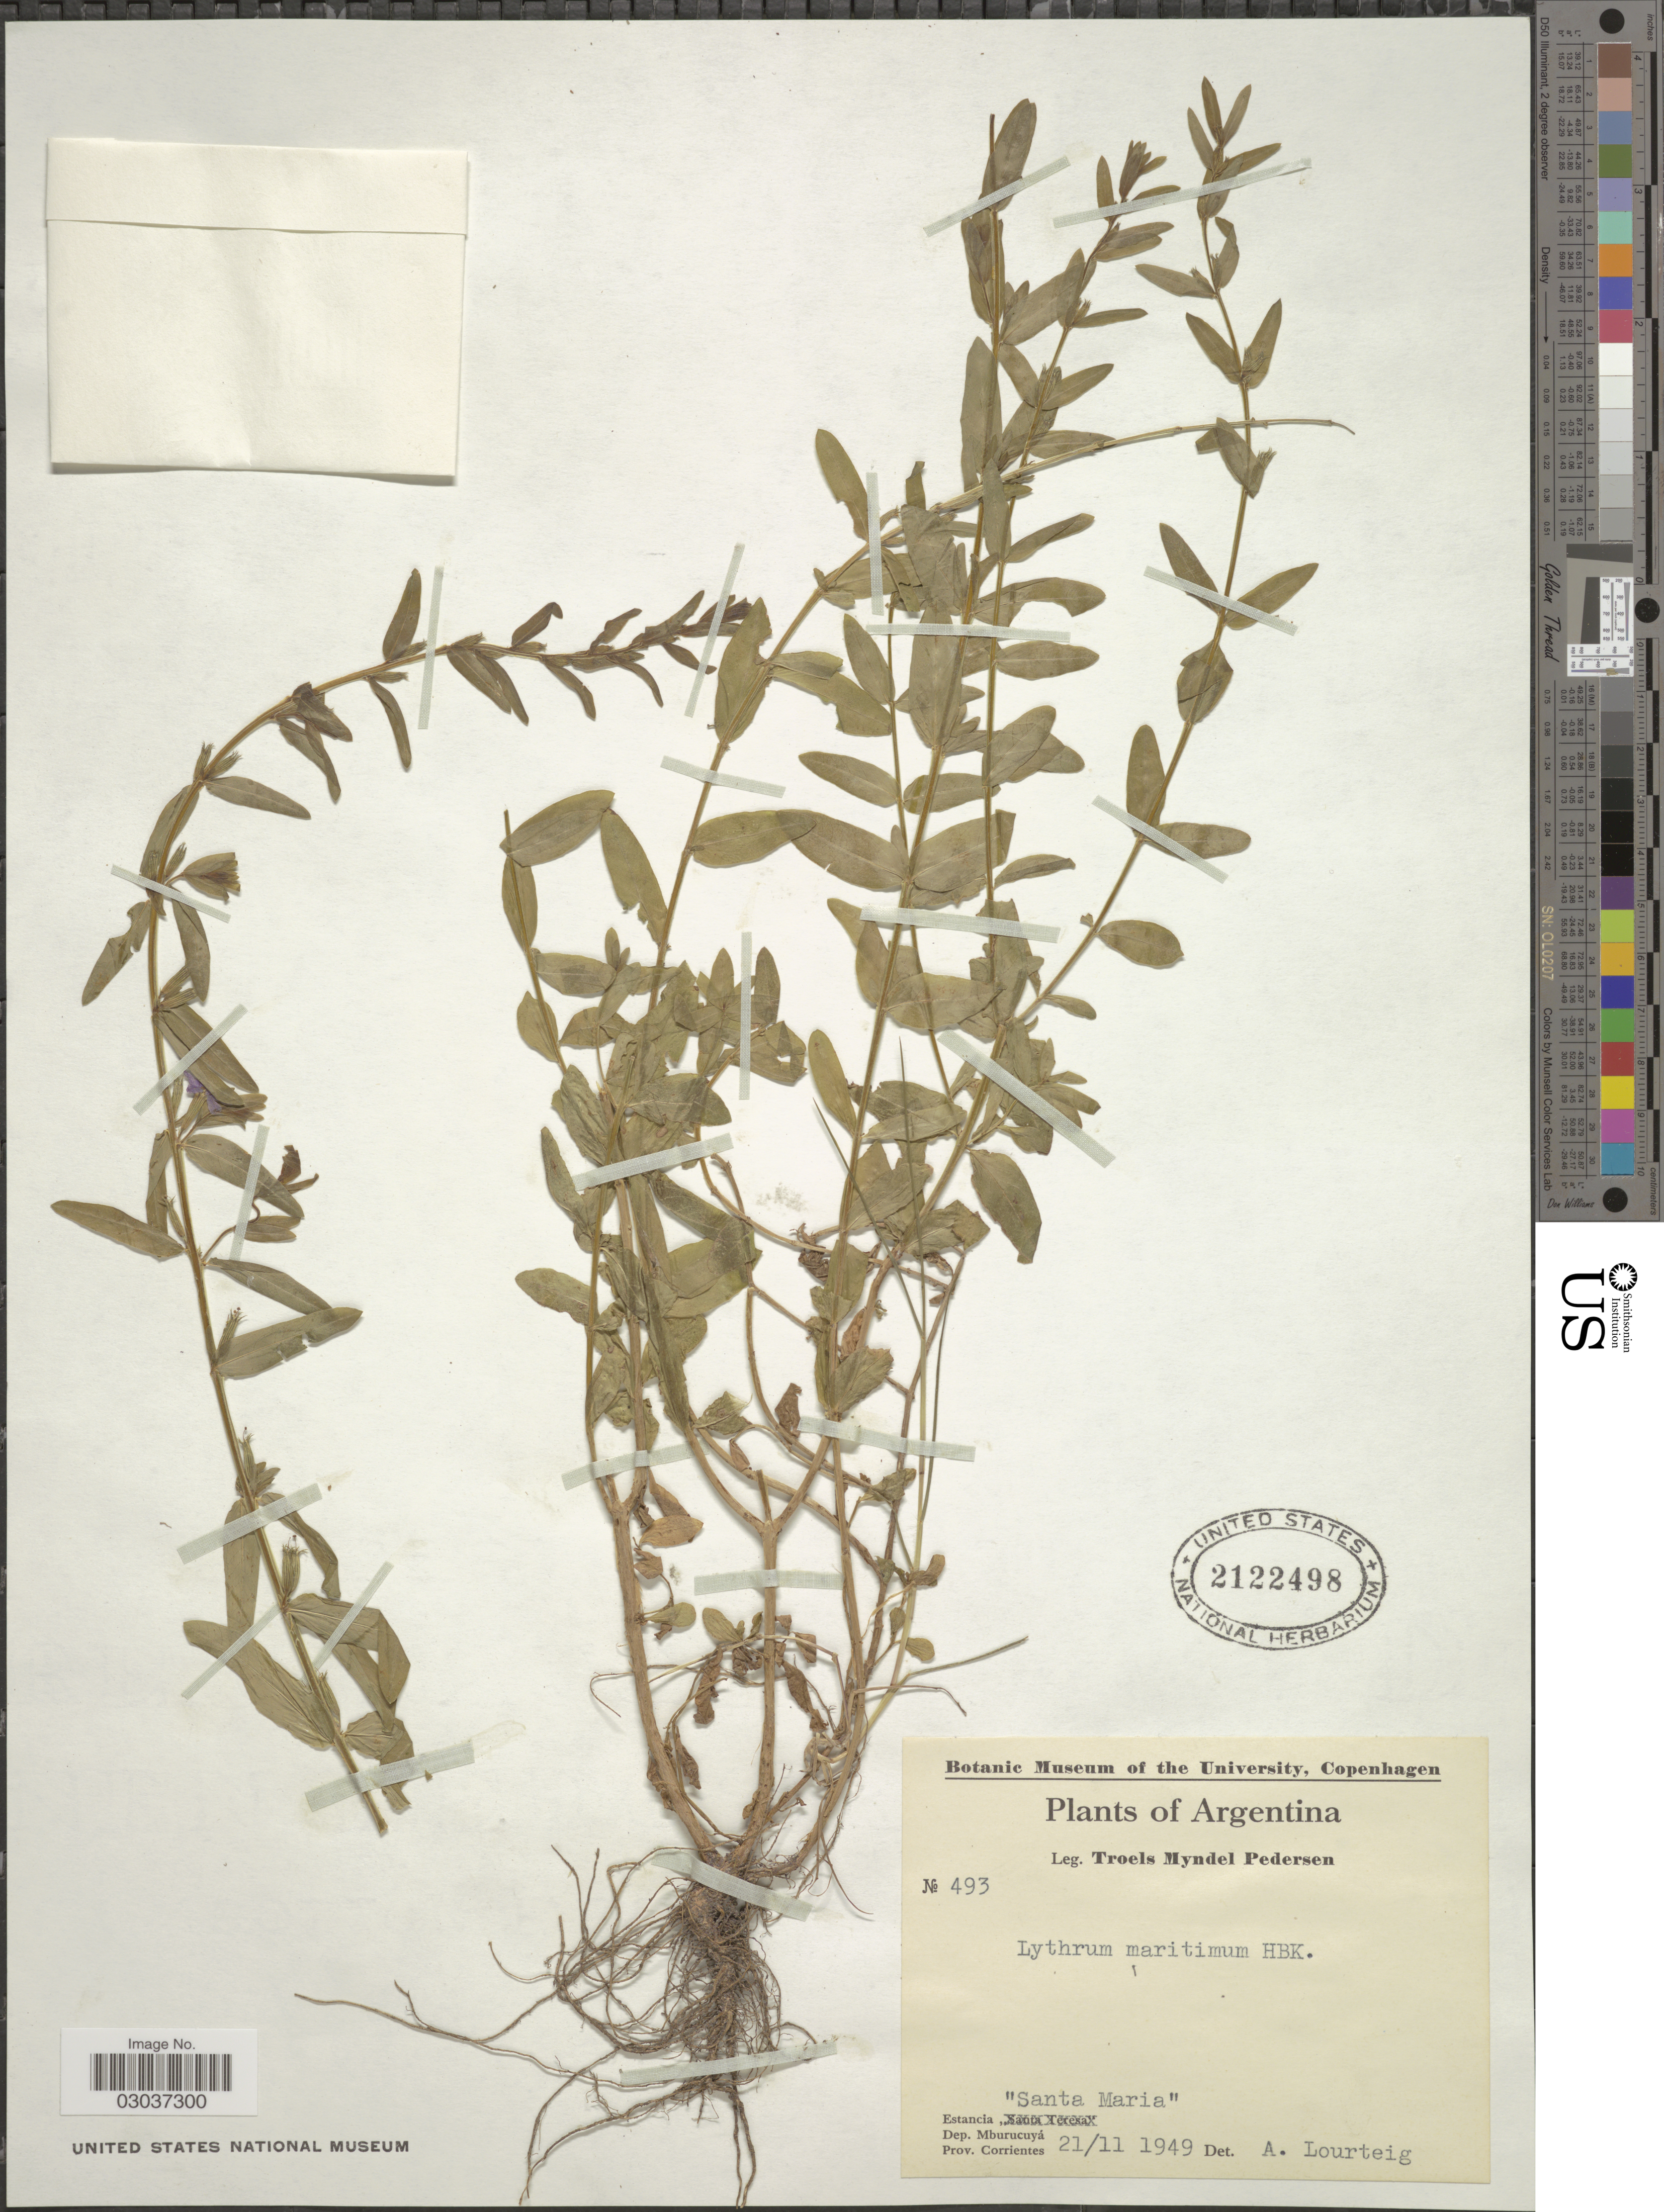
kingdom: Plantae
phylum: Tracheophyta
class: Magnoliopsida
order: Myrtales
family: Lythraceae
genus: Lythrum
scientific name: Lythrum maritimum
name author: Kunth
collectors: T. Pederson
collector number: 493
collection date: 1949-11-21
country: Argentina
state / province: Corrientes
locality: Estancia "Santa Maria", Dep. Mburucuyá.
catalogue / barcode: US 2122498